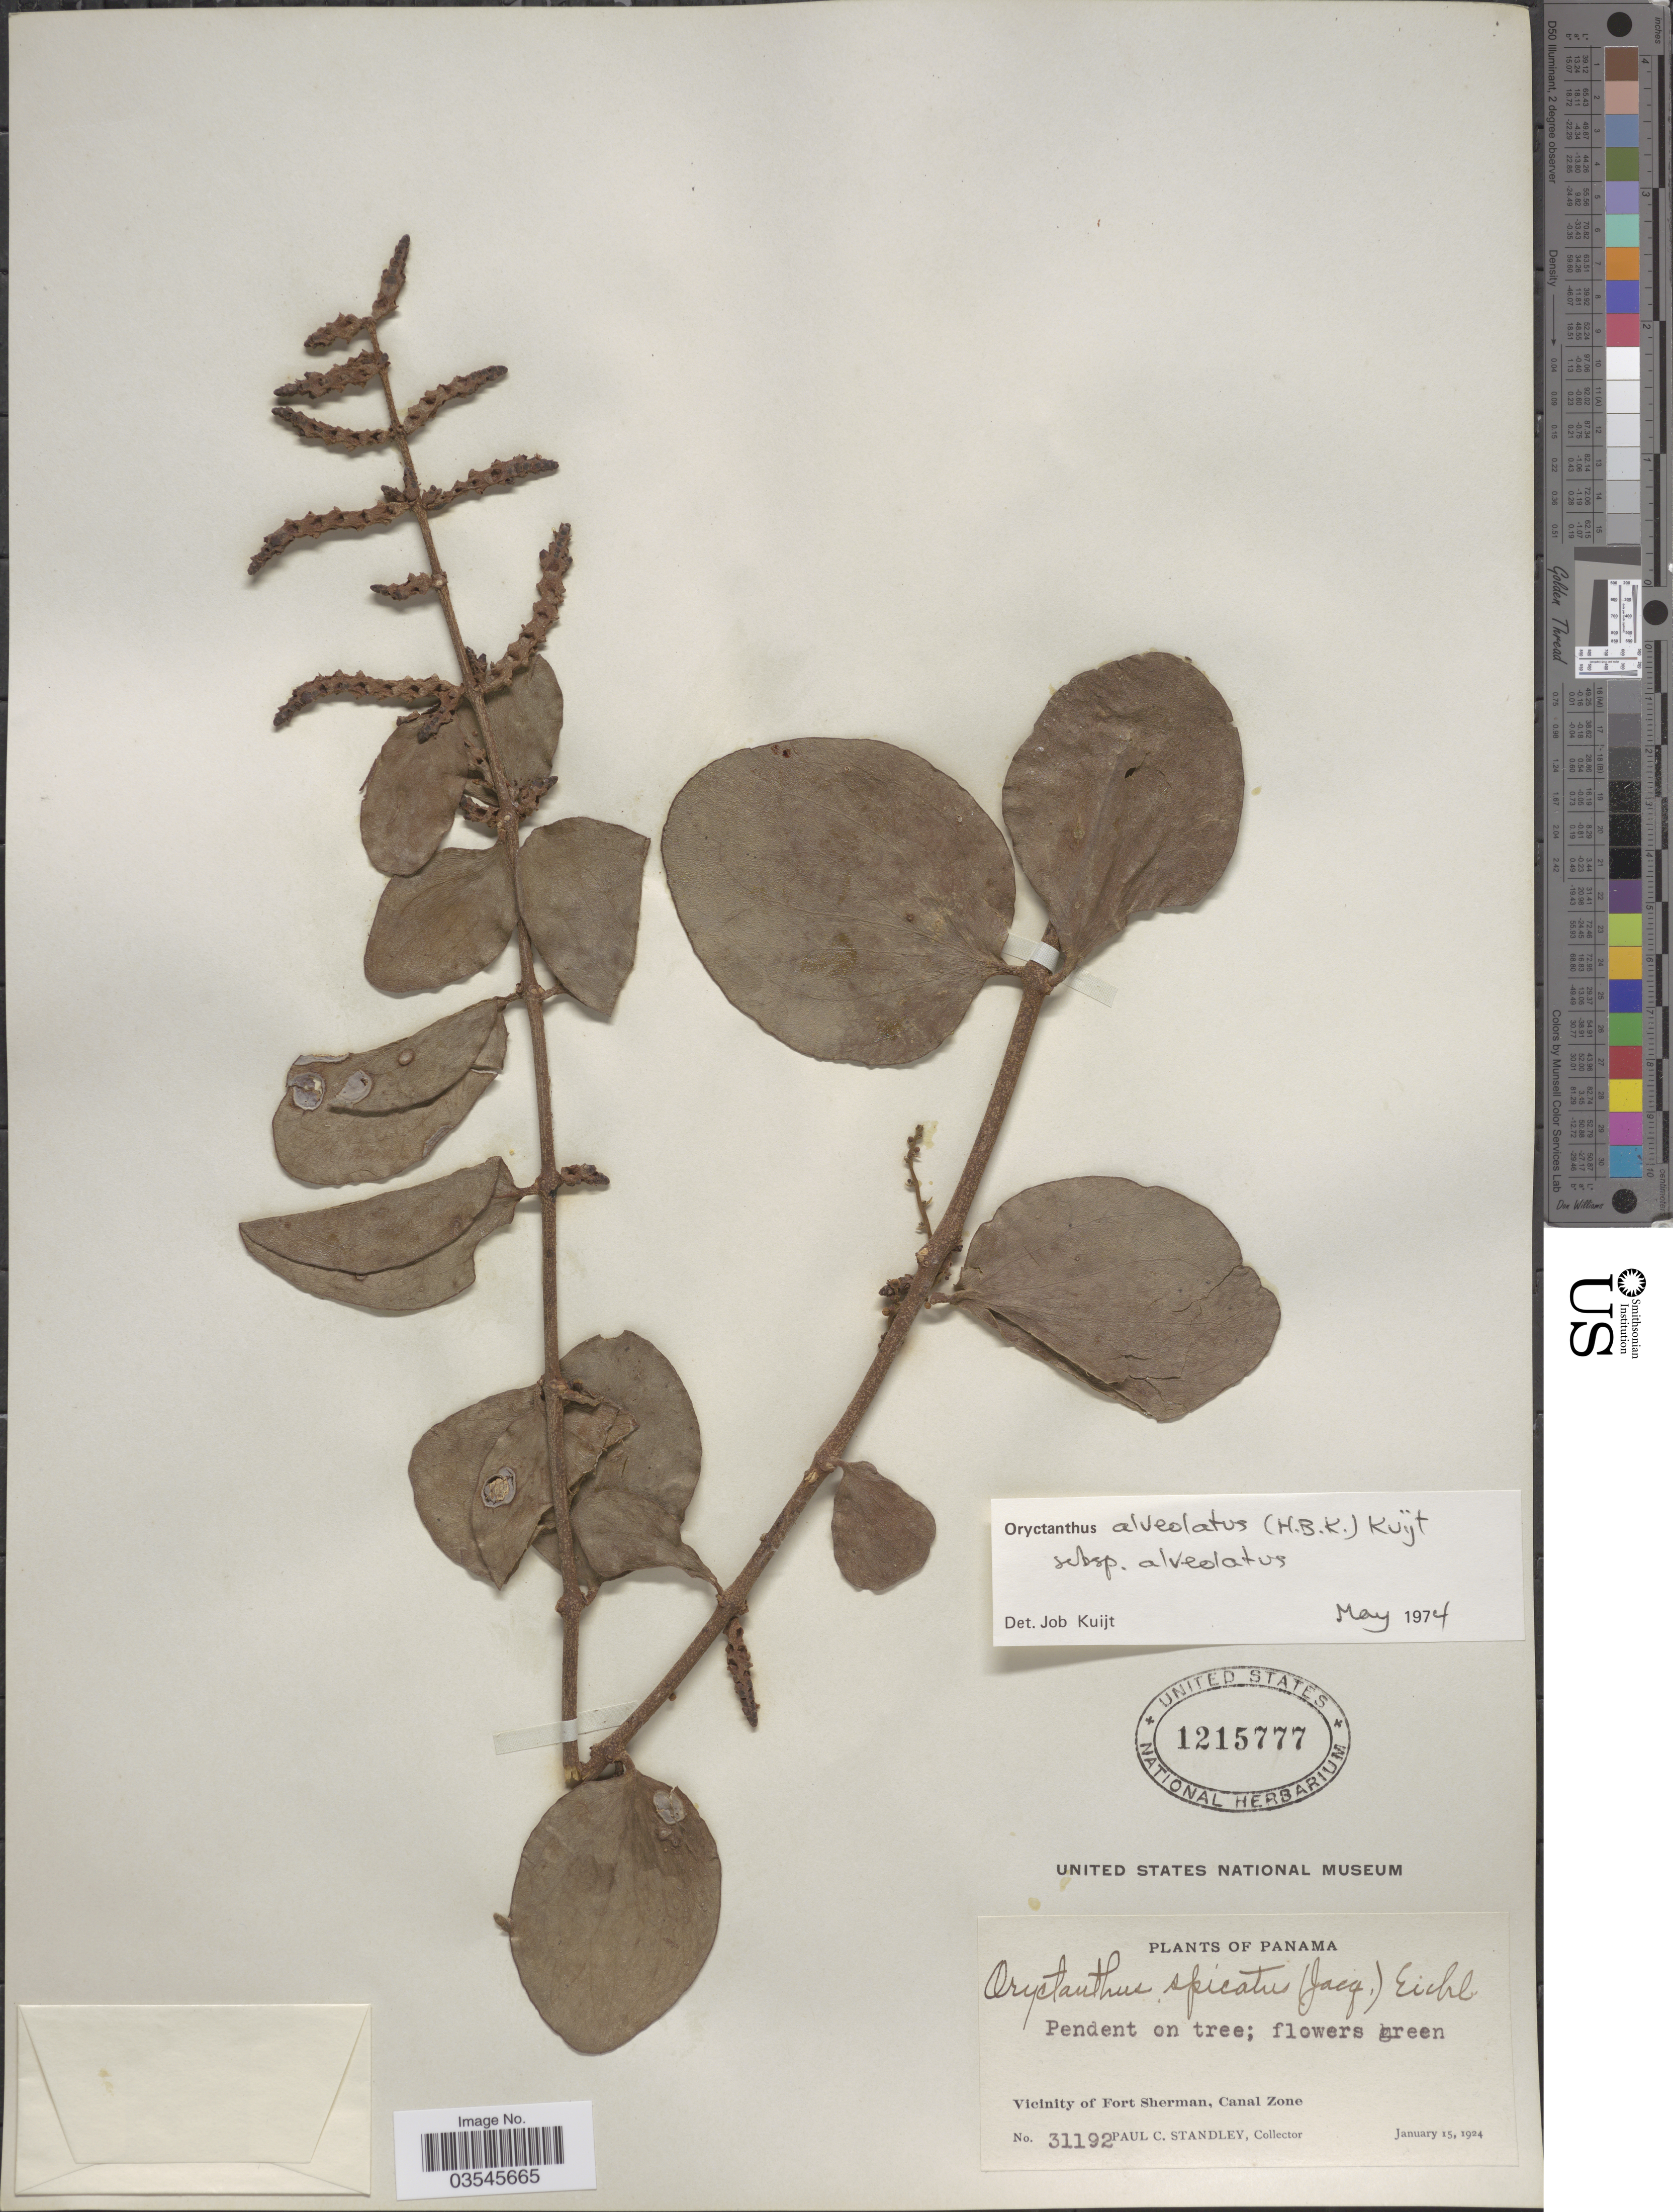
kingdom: Plantae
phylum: Tracheophyta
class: Magnoliopsida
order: Santalales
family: Loranthaceae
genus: Oryctanthus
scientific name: Oryctanthus alveolatus subsp. alveolatus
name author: (Kunth) Kuijt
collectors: P. C. Standley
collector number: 31192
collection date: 1924-01-15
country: Panama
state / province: Colón / Panamá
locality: Vicinity of Fort Sherman, Canal Zone.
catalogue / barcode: US 1215777